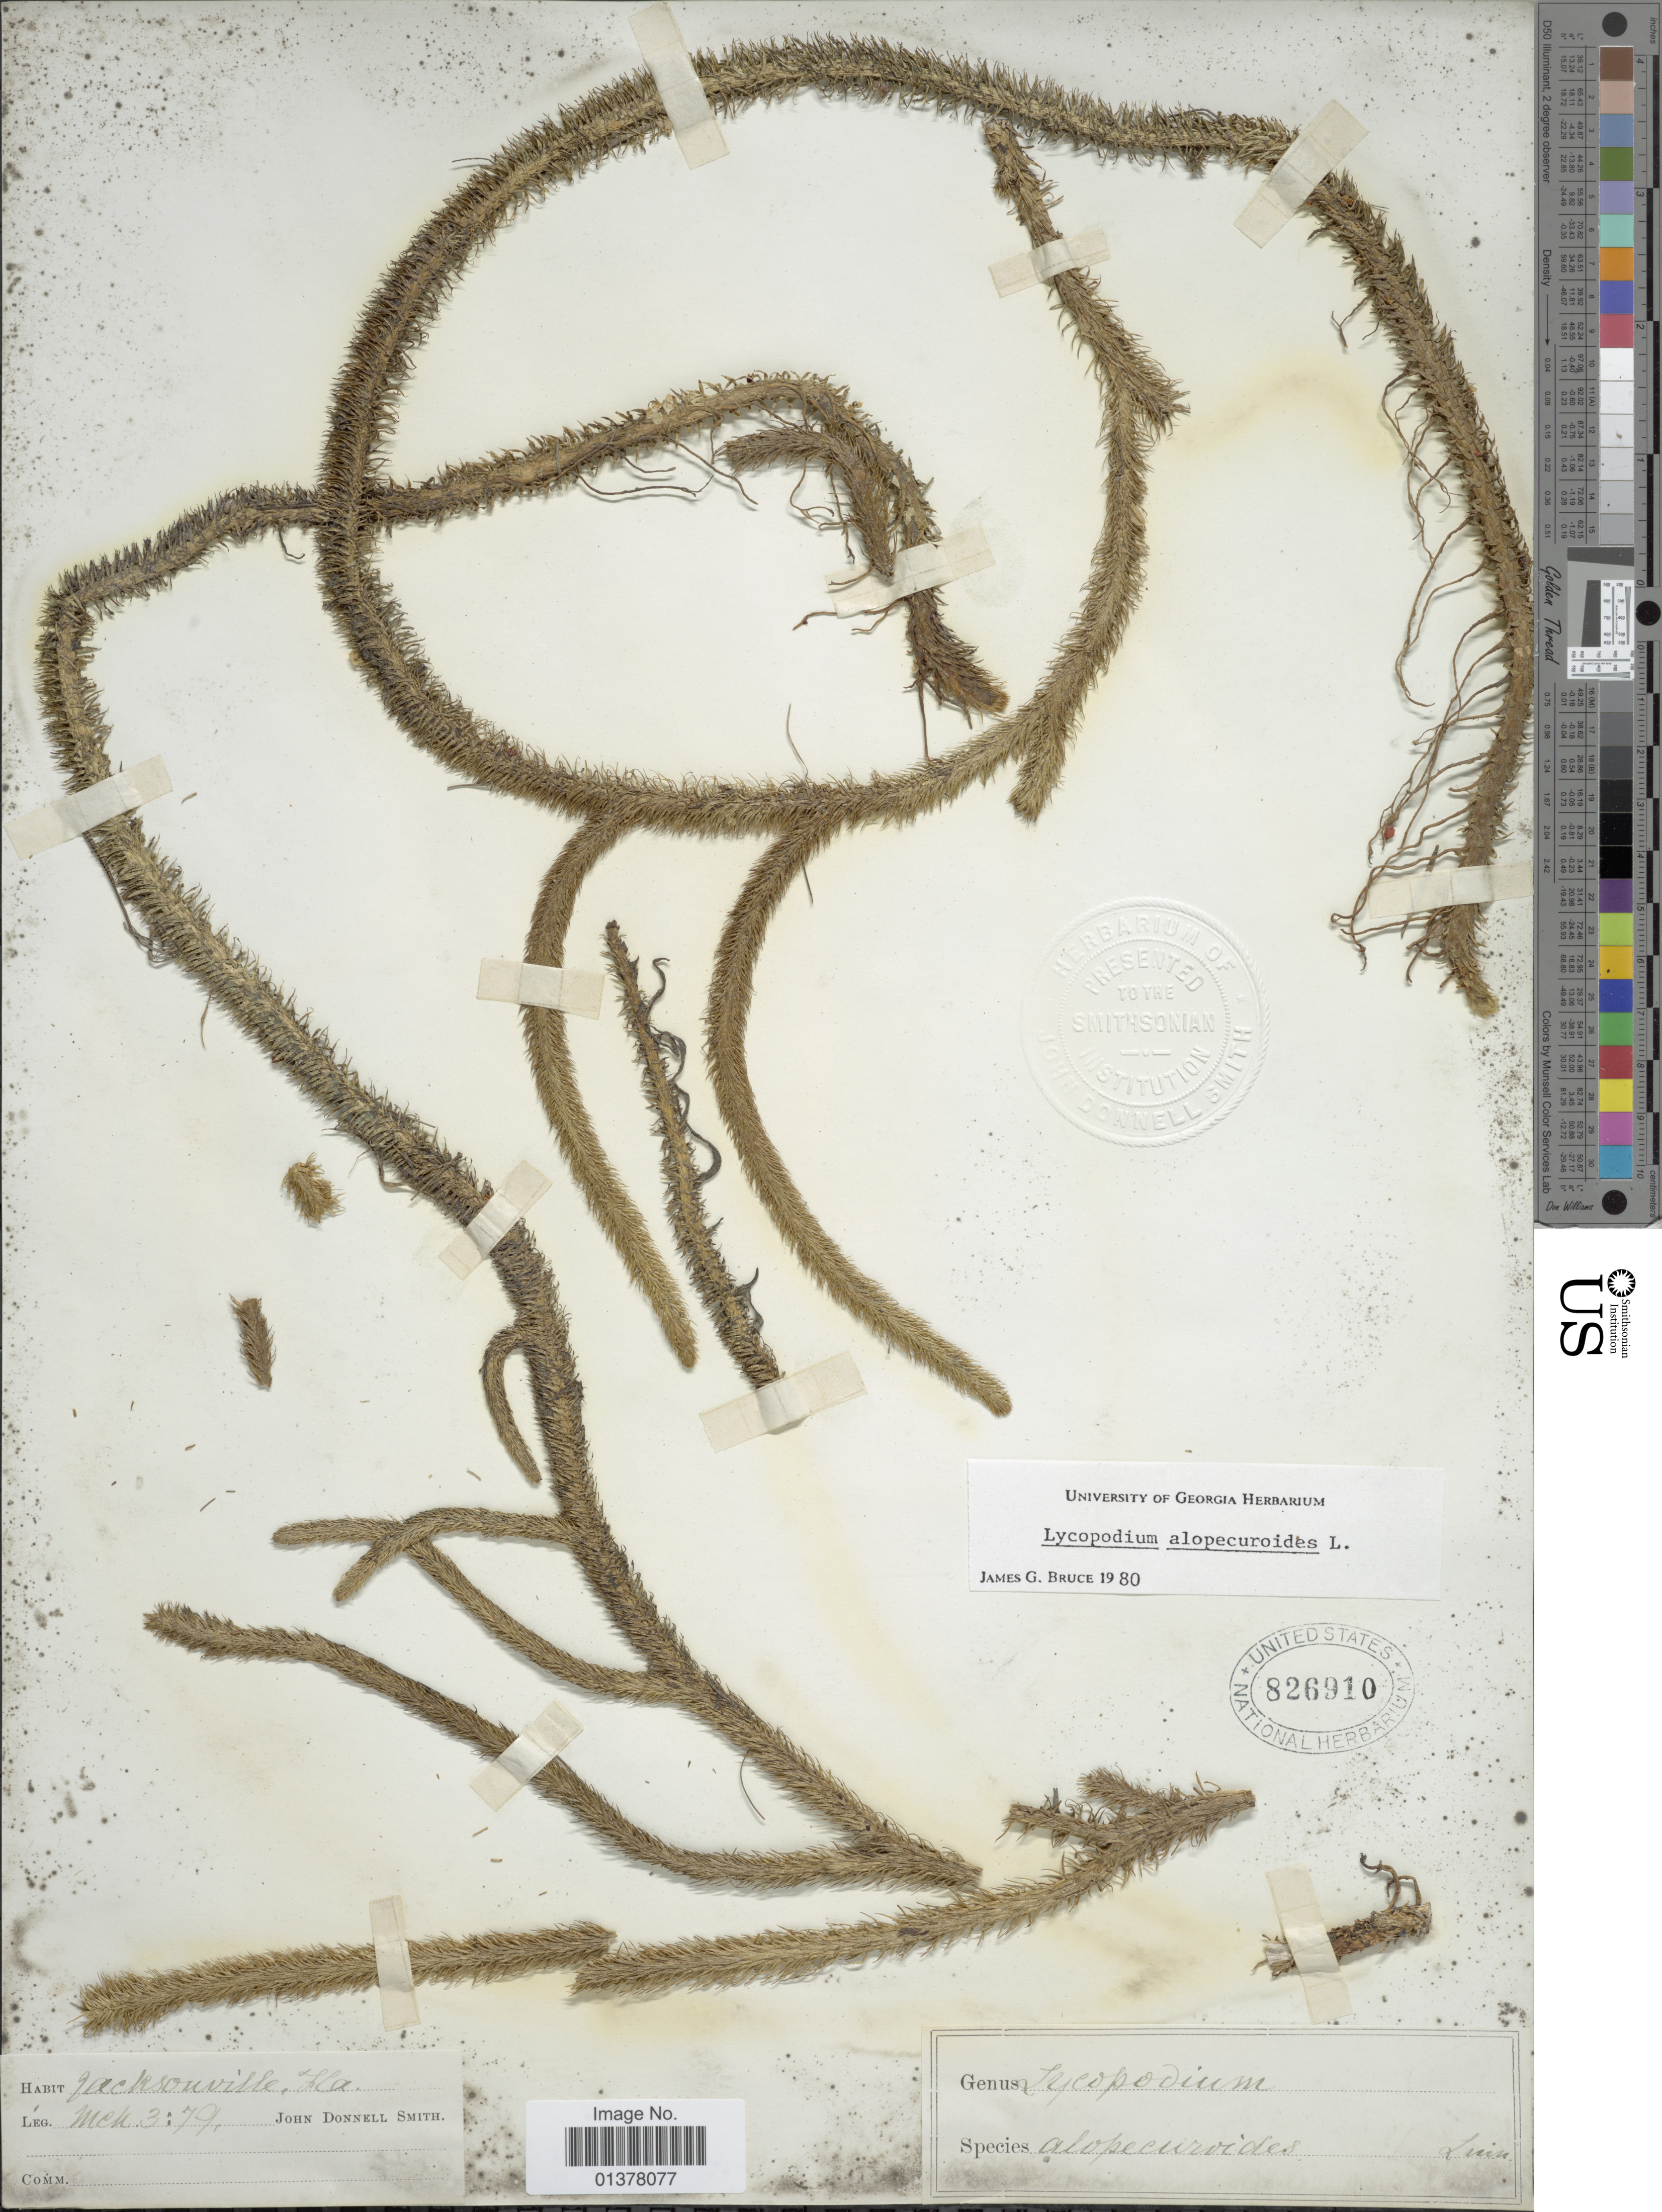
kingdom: Plantae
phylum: Tracheophyta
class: Lycopodiopsida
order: Lycopodiales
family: Lycopodiaceae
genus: Lycopodiella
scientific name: Lycopodiella alopecuroides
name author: (L.) Cranfill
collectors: J. Donnell Smith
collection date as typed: Transcribed d/m/y: 3/3/79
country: United States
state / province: Florida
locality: Jacksonville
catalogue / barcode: US 826910